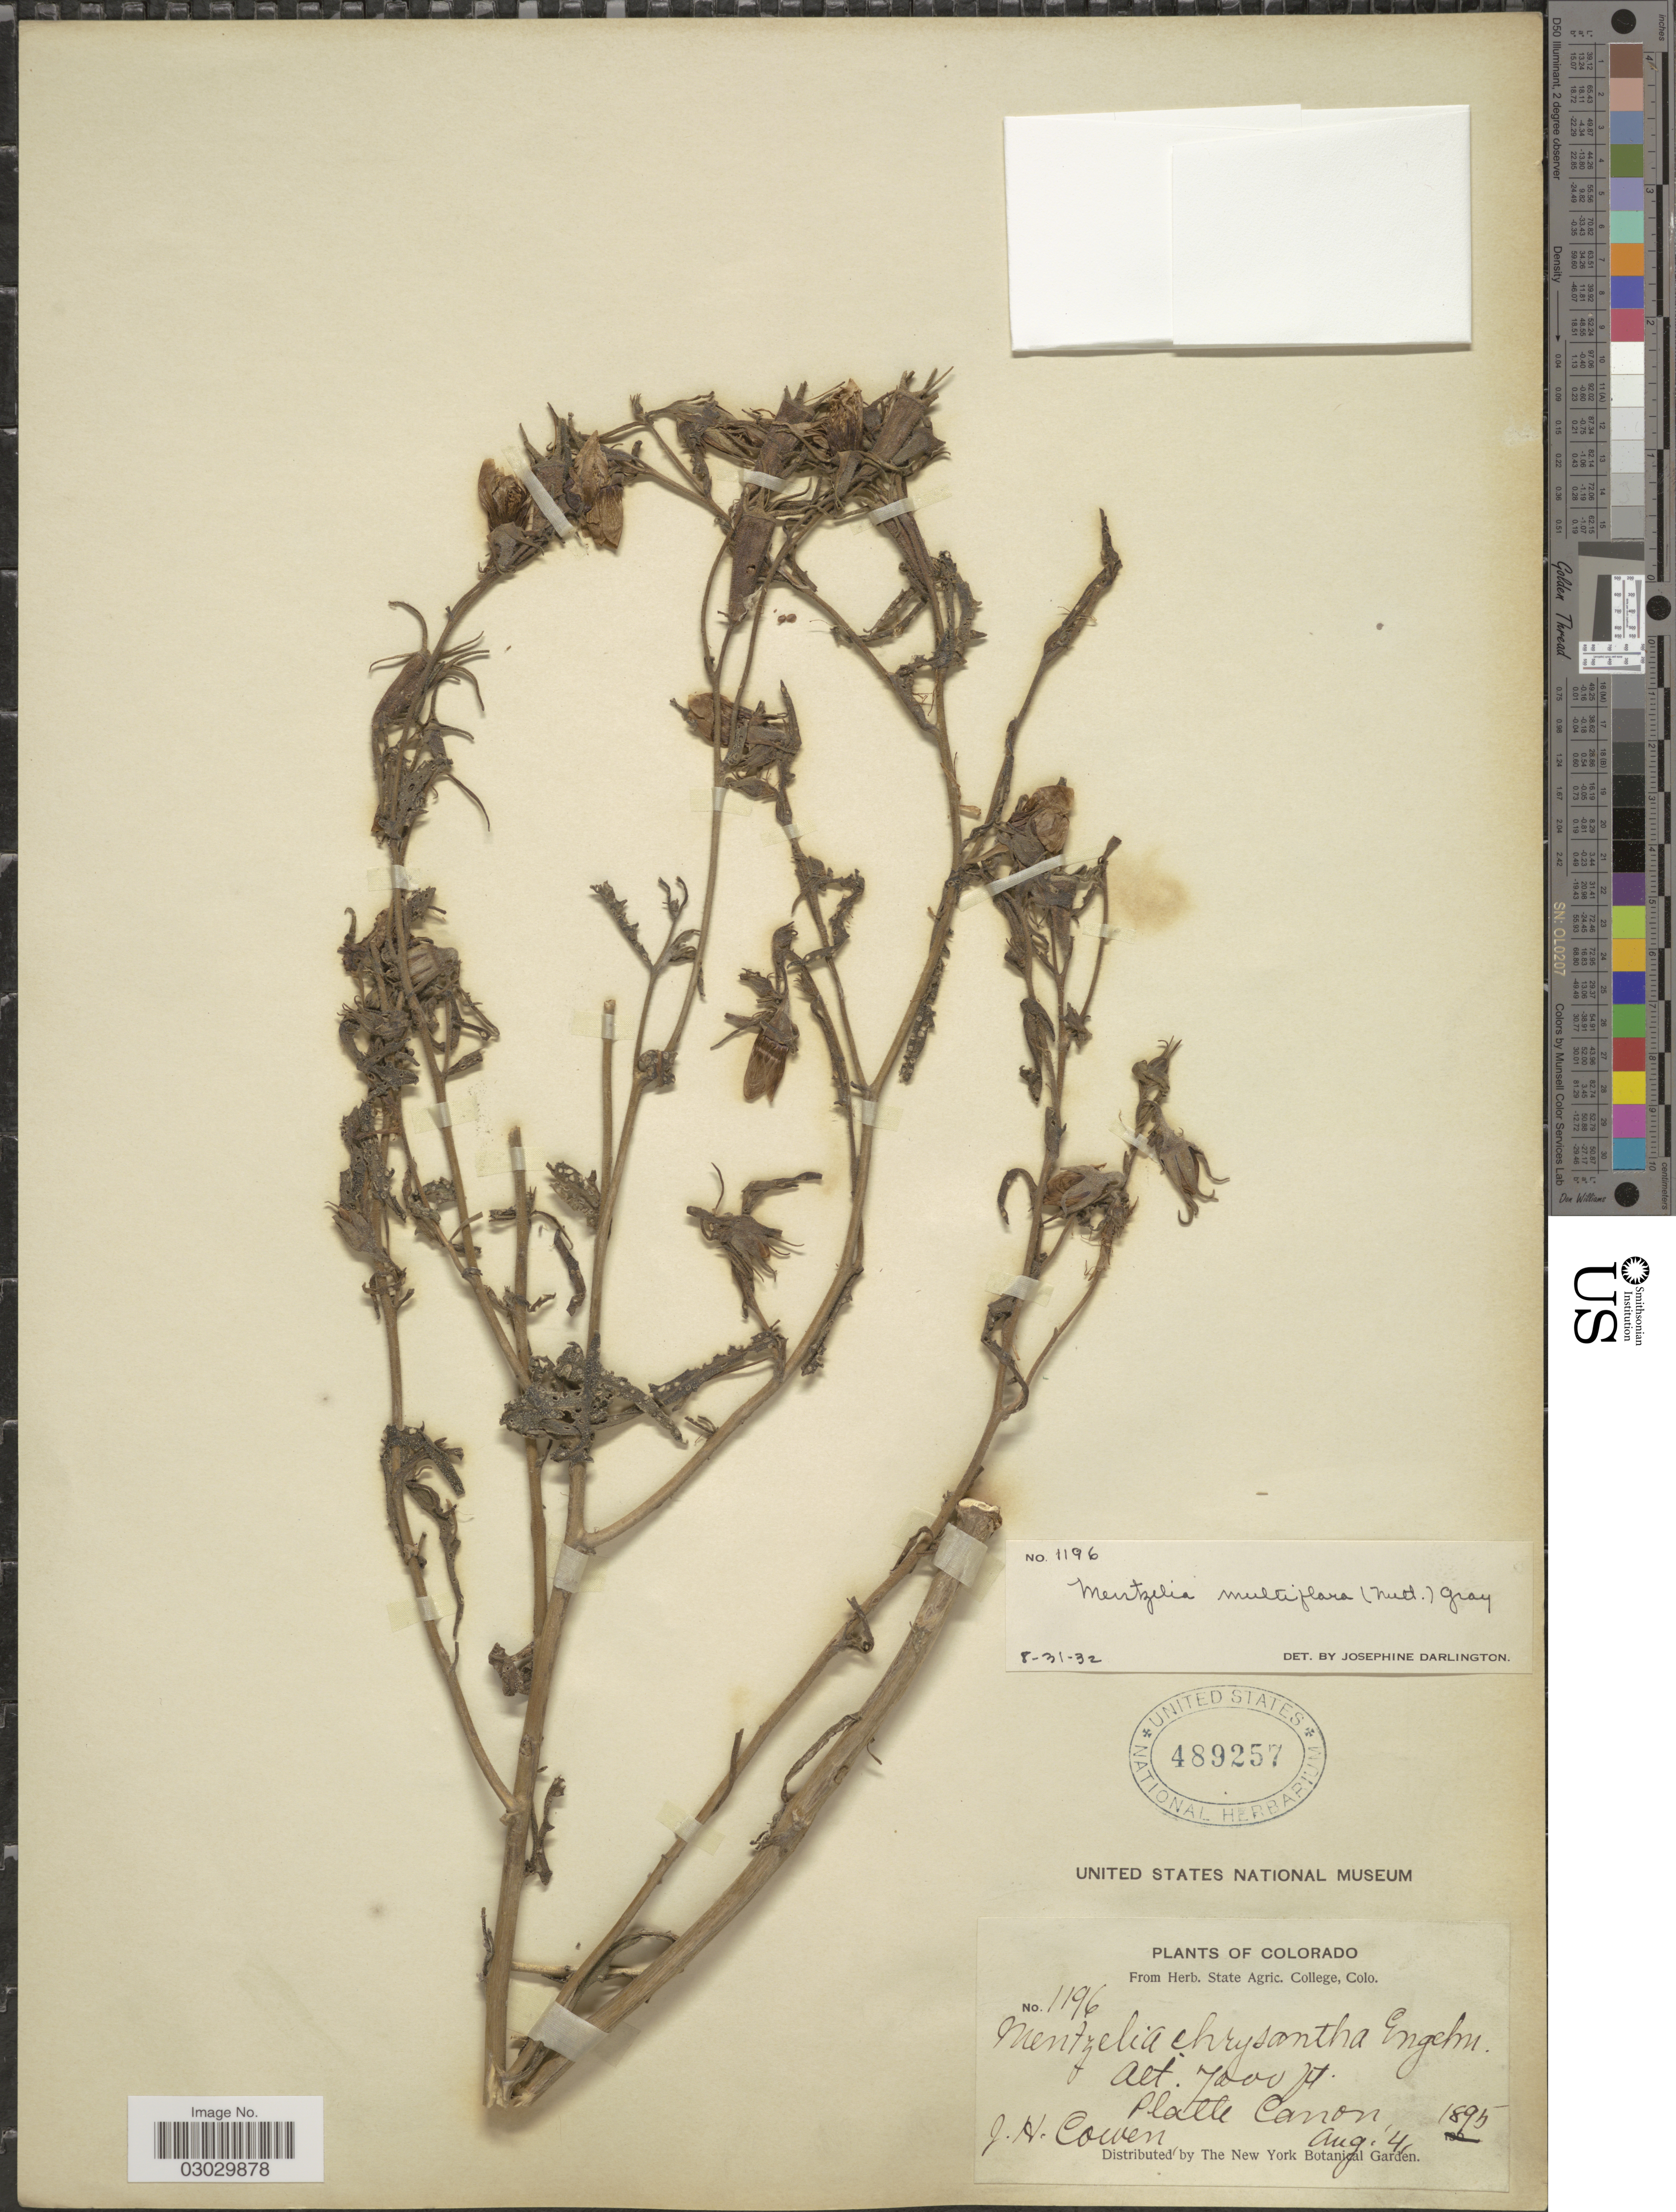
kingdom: Plantae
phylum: Tracheophyta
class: Magnoliopsida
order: Cornales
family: Loasaceae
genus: Mentzelia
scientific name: Mentzelia multiflora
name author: (Nutt.) A. Gray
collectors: J. H. Cowen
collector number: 1196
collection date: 1895-08-04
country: United States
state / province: Colorado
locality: Platte Canon.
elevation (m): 2134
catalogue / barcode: US 489257